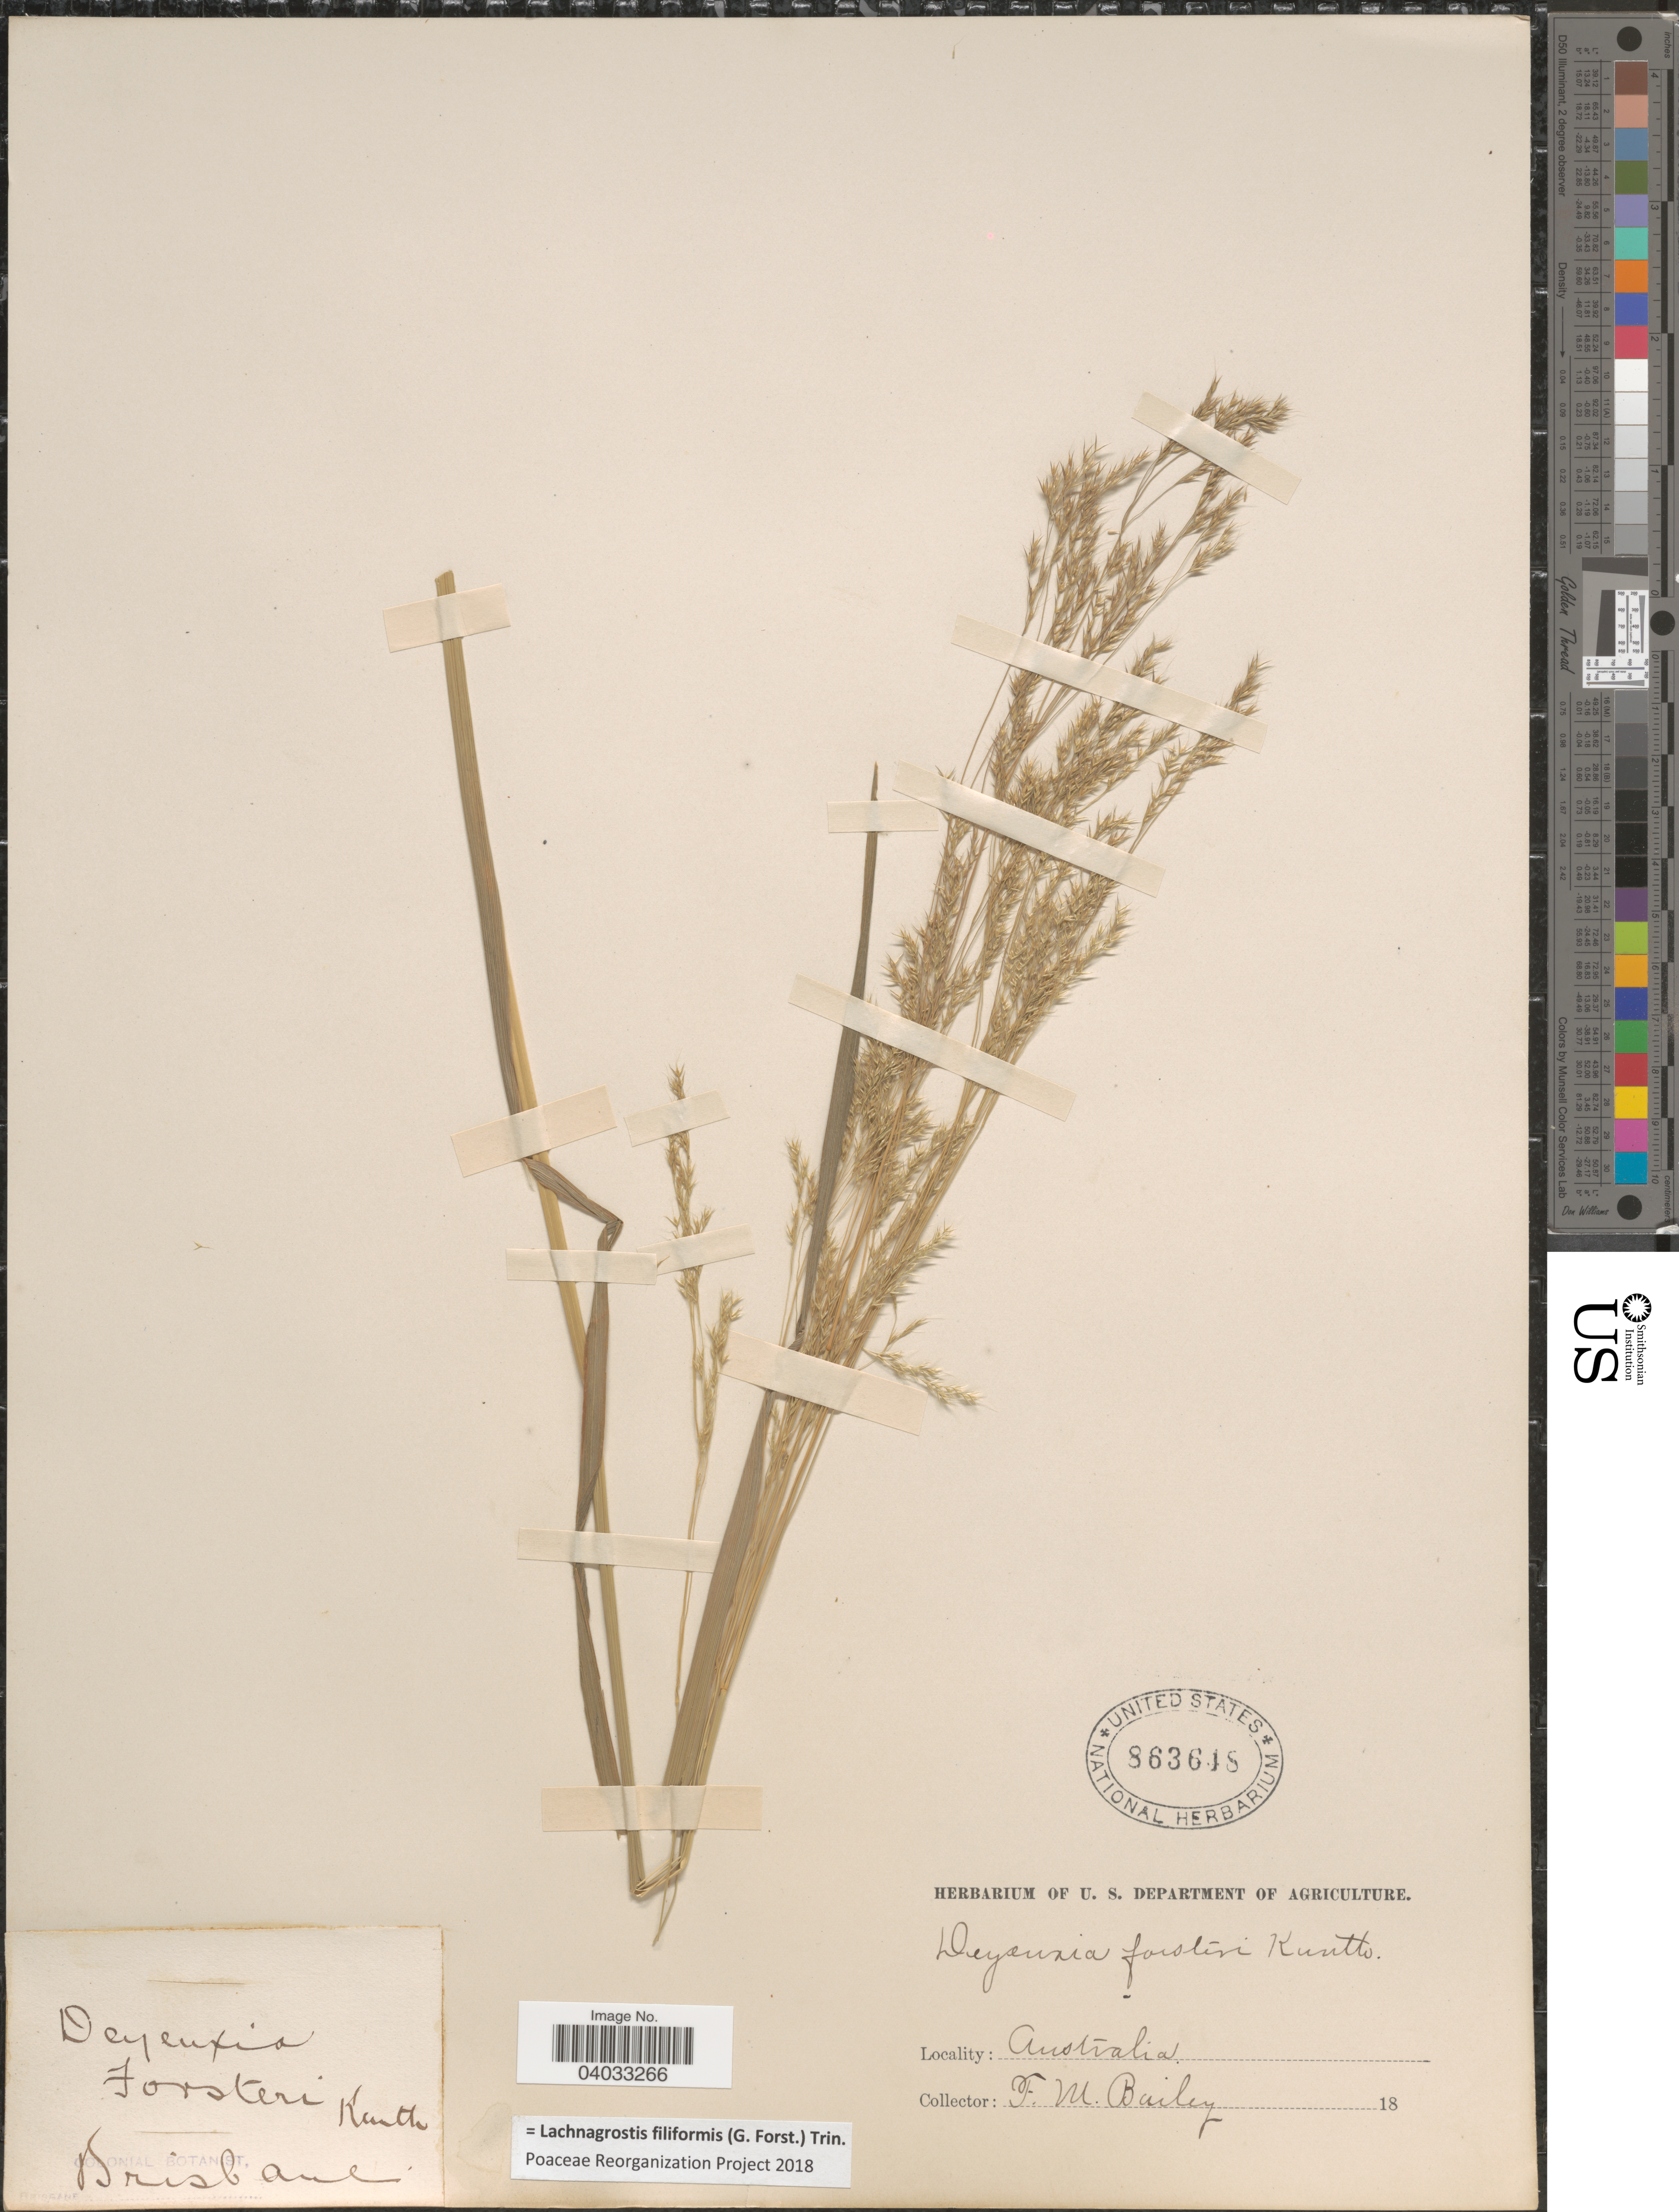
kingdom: Plantae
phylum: Tracheophyta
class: Liliopsida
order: Poales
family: Poaceae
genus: Lachnagrostis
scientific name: Lachnagrostis filiformis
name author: (J.R. Forst.) Trin.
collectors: F. M. Bailey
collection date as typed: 18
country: Australia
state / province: Queensland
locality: Brisbane.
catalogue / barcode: US 863648